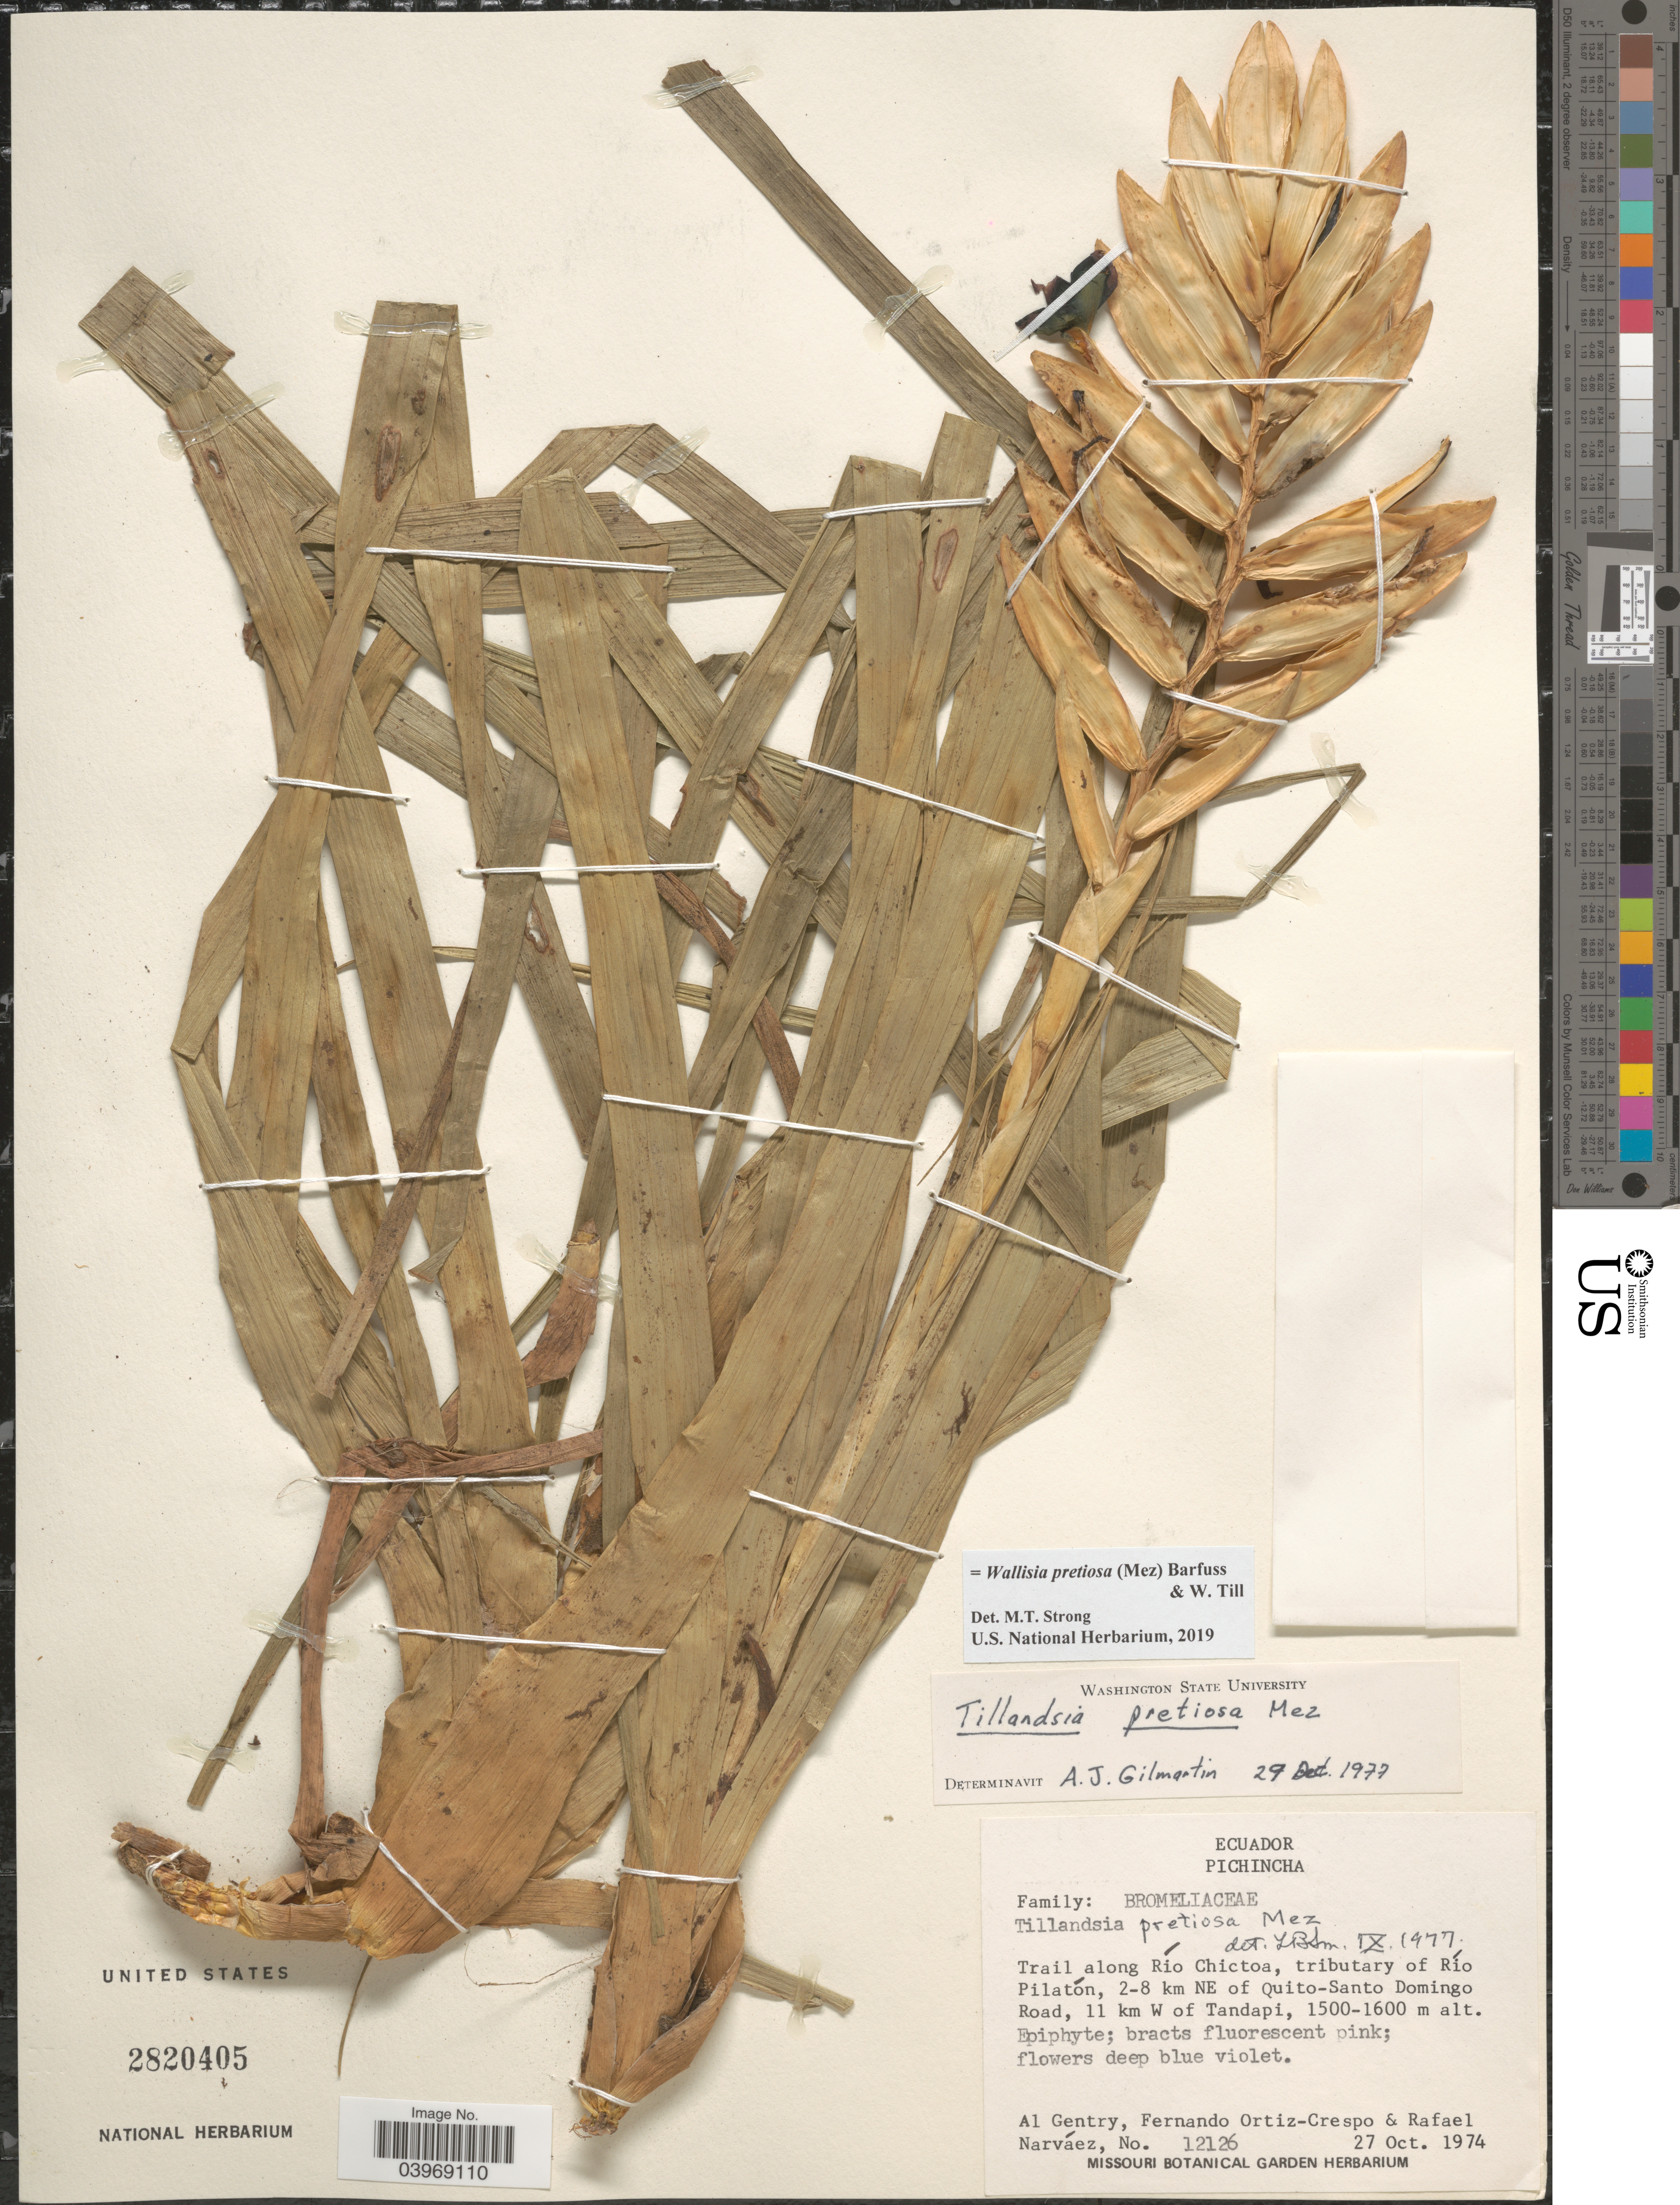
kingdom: Plantae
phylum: Tracheophyta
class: Liliopsida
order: Poales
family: Bromeliaceae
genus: Wallisia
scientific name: Wallisia pretiosa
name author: (Mez) Barfuss & W. Till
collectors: A. H. Gentry, F. Ortiz-Crespo & R. Narváez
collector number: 12126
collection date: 1974-10-27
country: Ecuador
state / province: Pichincha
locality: Trail along Río Chictoa, tributary of Río Pilatón, 2-8 km NE of Quito-Santo Domingo Road, 11 km W of Tandapi.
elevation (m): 1500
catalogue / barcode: US 2820405